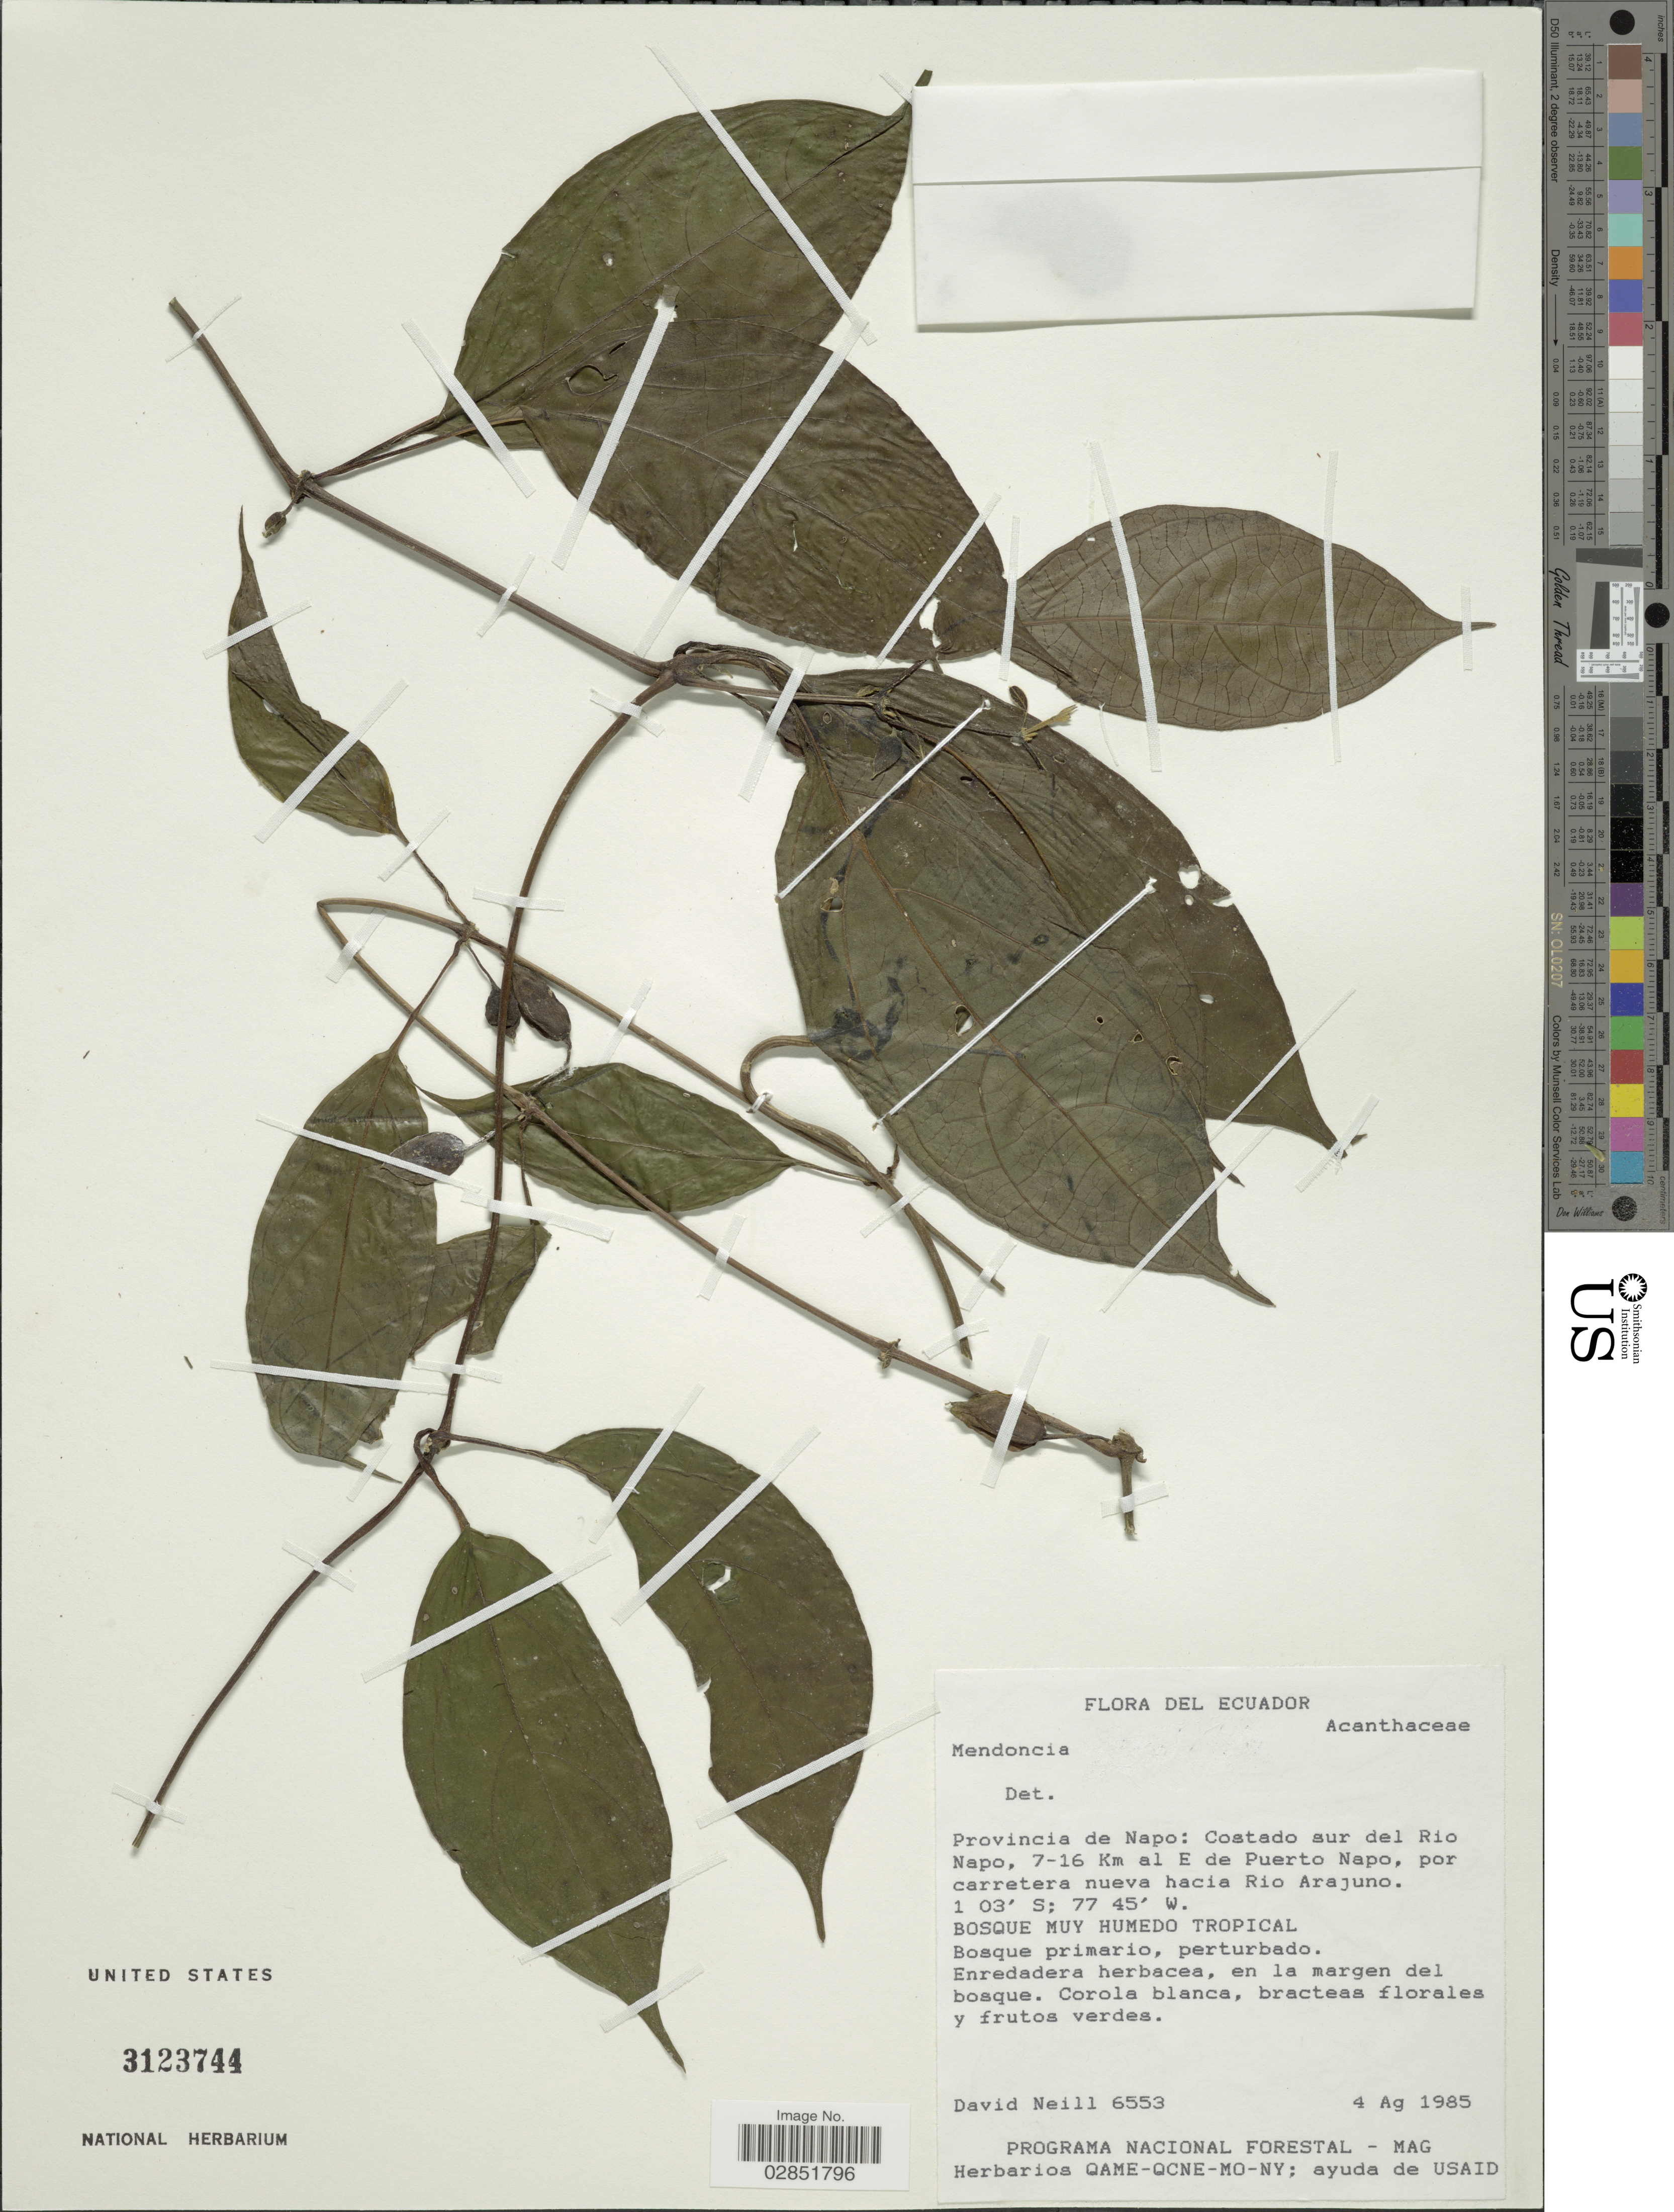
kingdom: Plantae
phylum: Tracheophyta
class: Magnoliopsida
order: Lamiales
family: Acanthaceae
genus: Mendoncia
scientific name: Mendoncia sp.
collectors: D. Neill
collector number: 6553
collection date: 1985-08-04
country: Ecuador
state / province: Napo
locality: Provincia del Napo: Costado sur del Rio Napo, 7-16 Km al E de Puerto Napo, por carretera nueva hacia Rio Arajuno.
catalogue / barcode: US 3123744